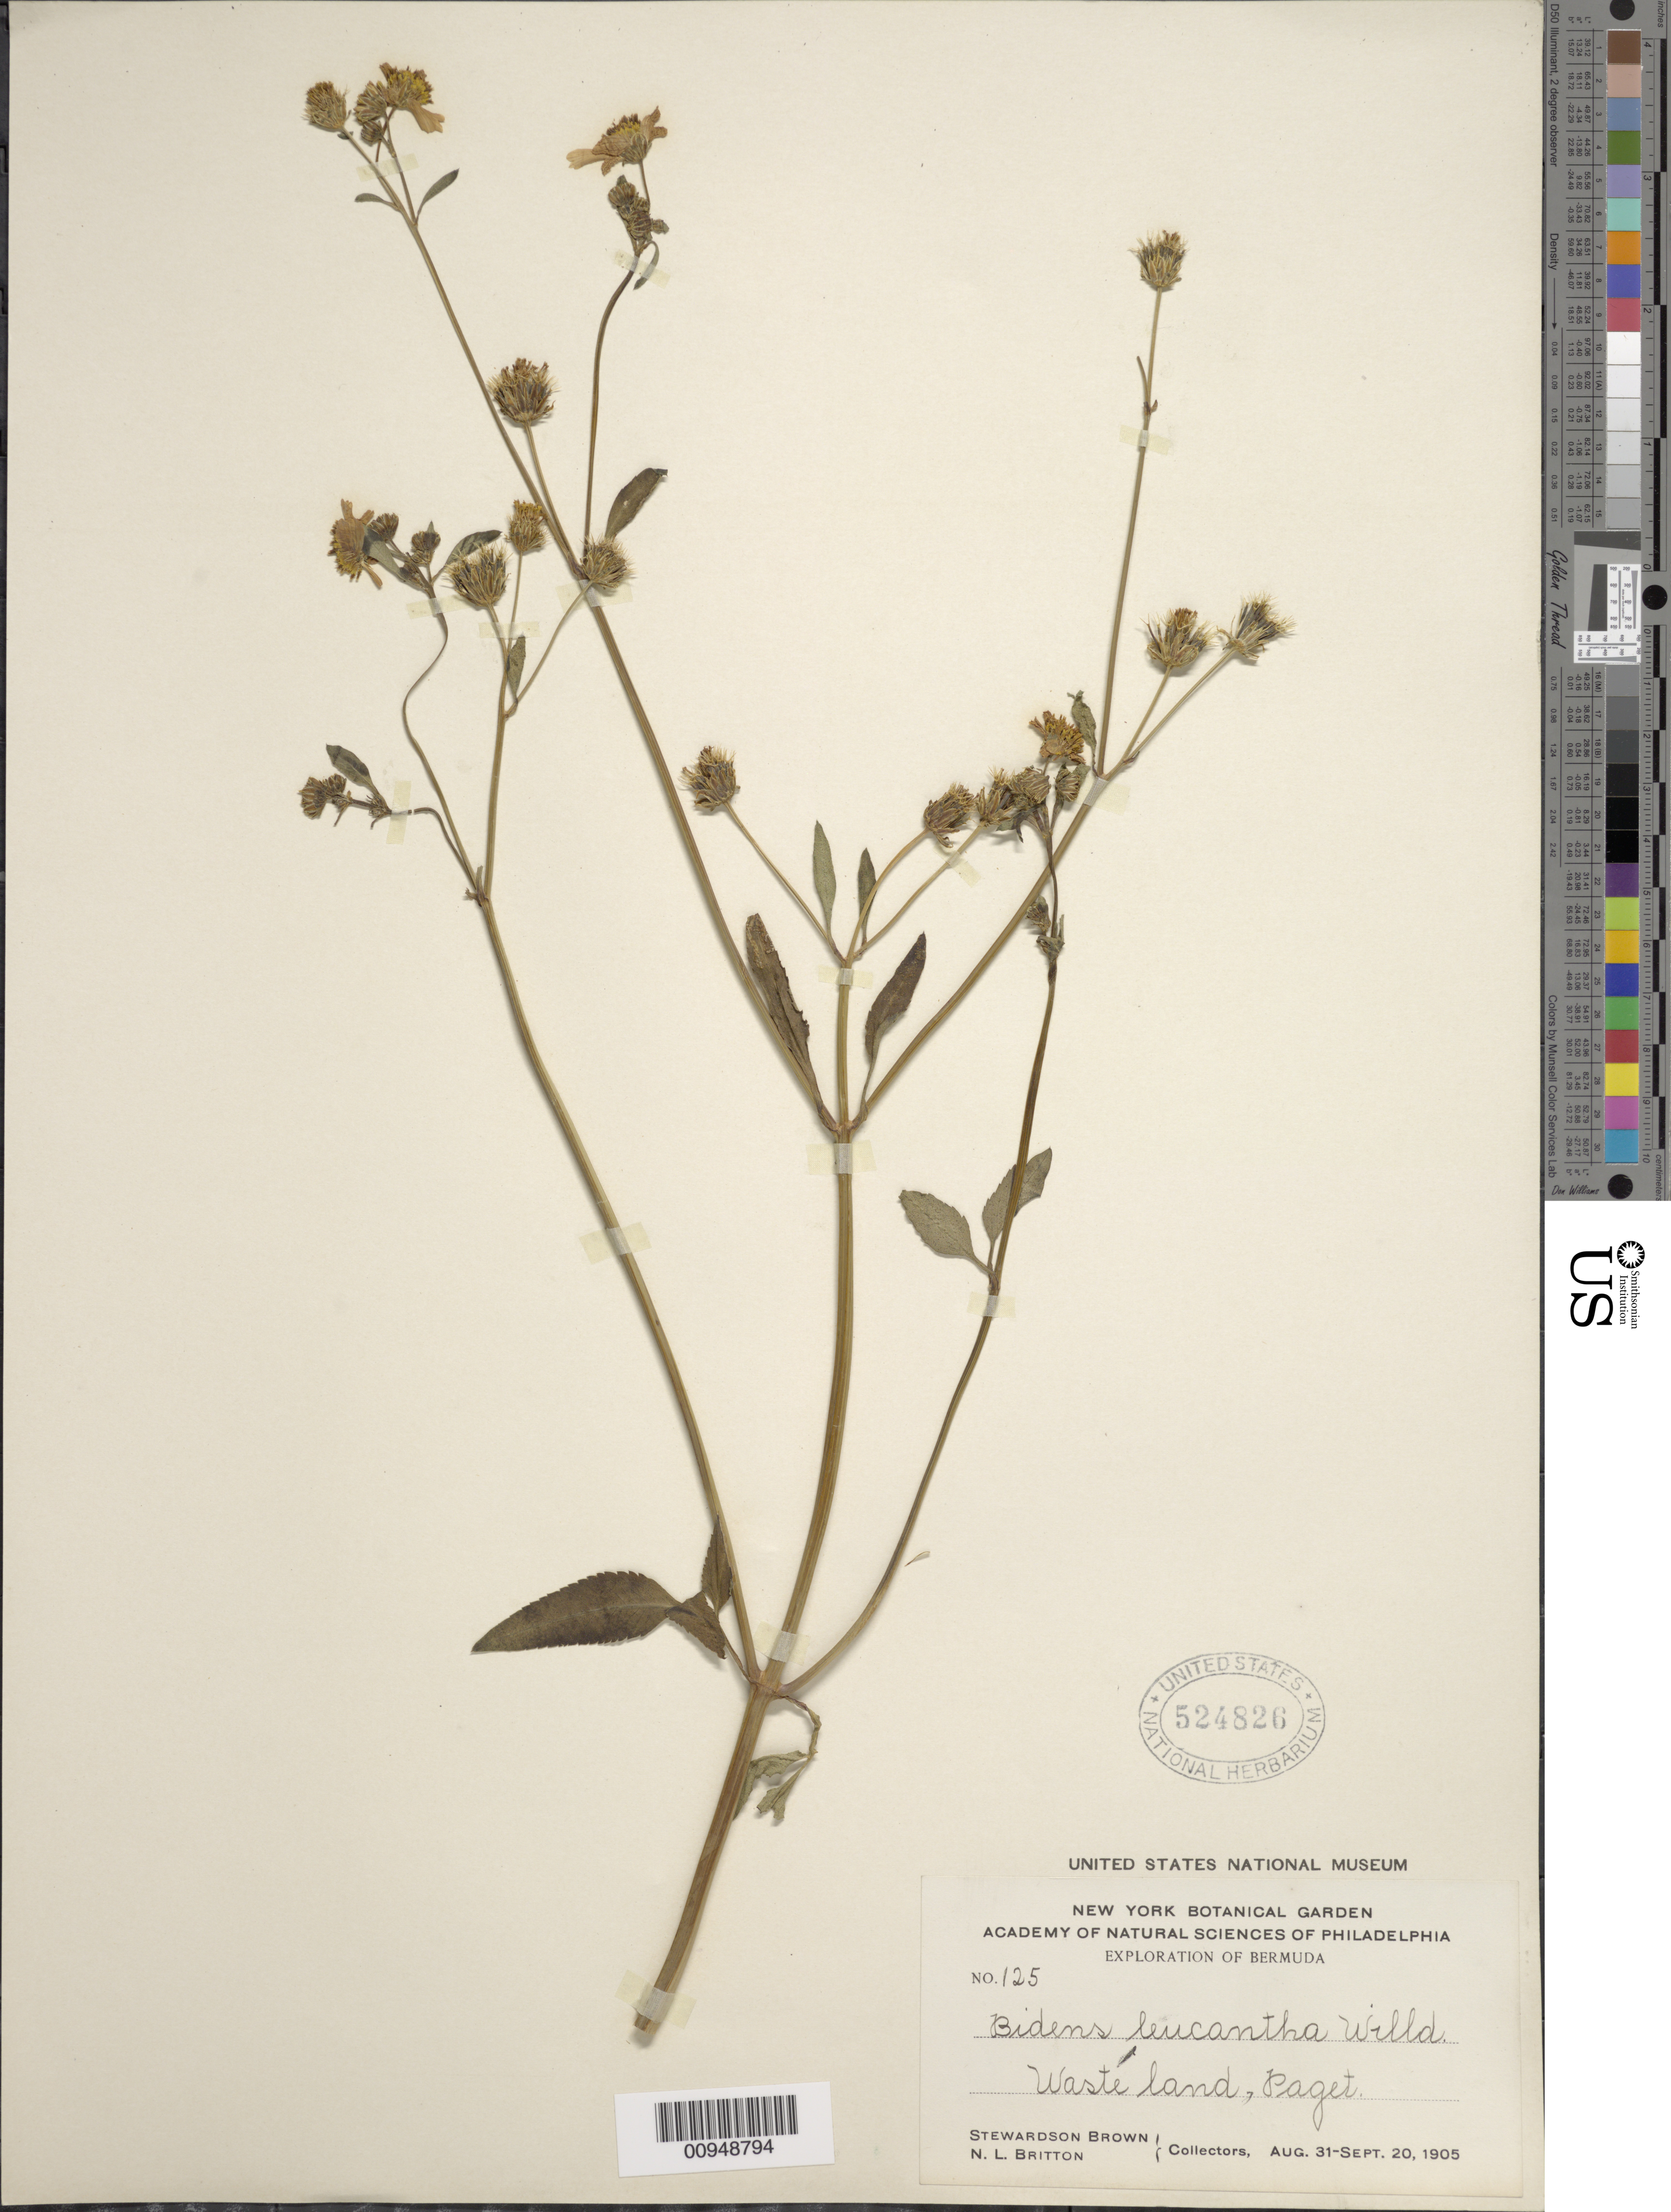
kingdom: Plantae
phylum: Tracheophyta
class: Magnoliopsida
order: Asterales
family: Asteraceae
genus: Bidens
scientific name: Bidens alba var. radiata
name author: (Sch. Bip.) R.E. Ballard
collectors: S. Brown & N. Britton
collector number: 125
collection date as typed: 31 Aug 1905 to 20 Sep 1905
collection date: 1905-08-31/1905-09-20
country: Bermuda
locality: Paget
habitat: Waste land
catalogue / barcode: US 524826